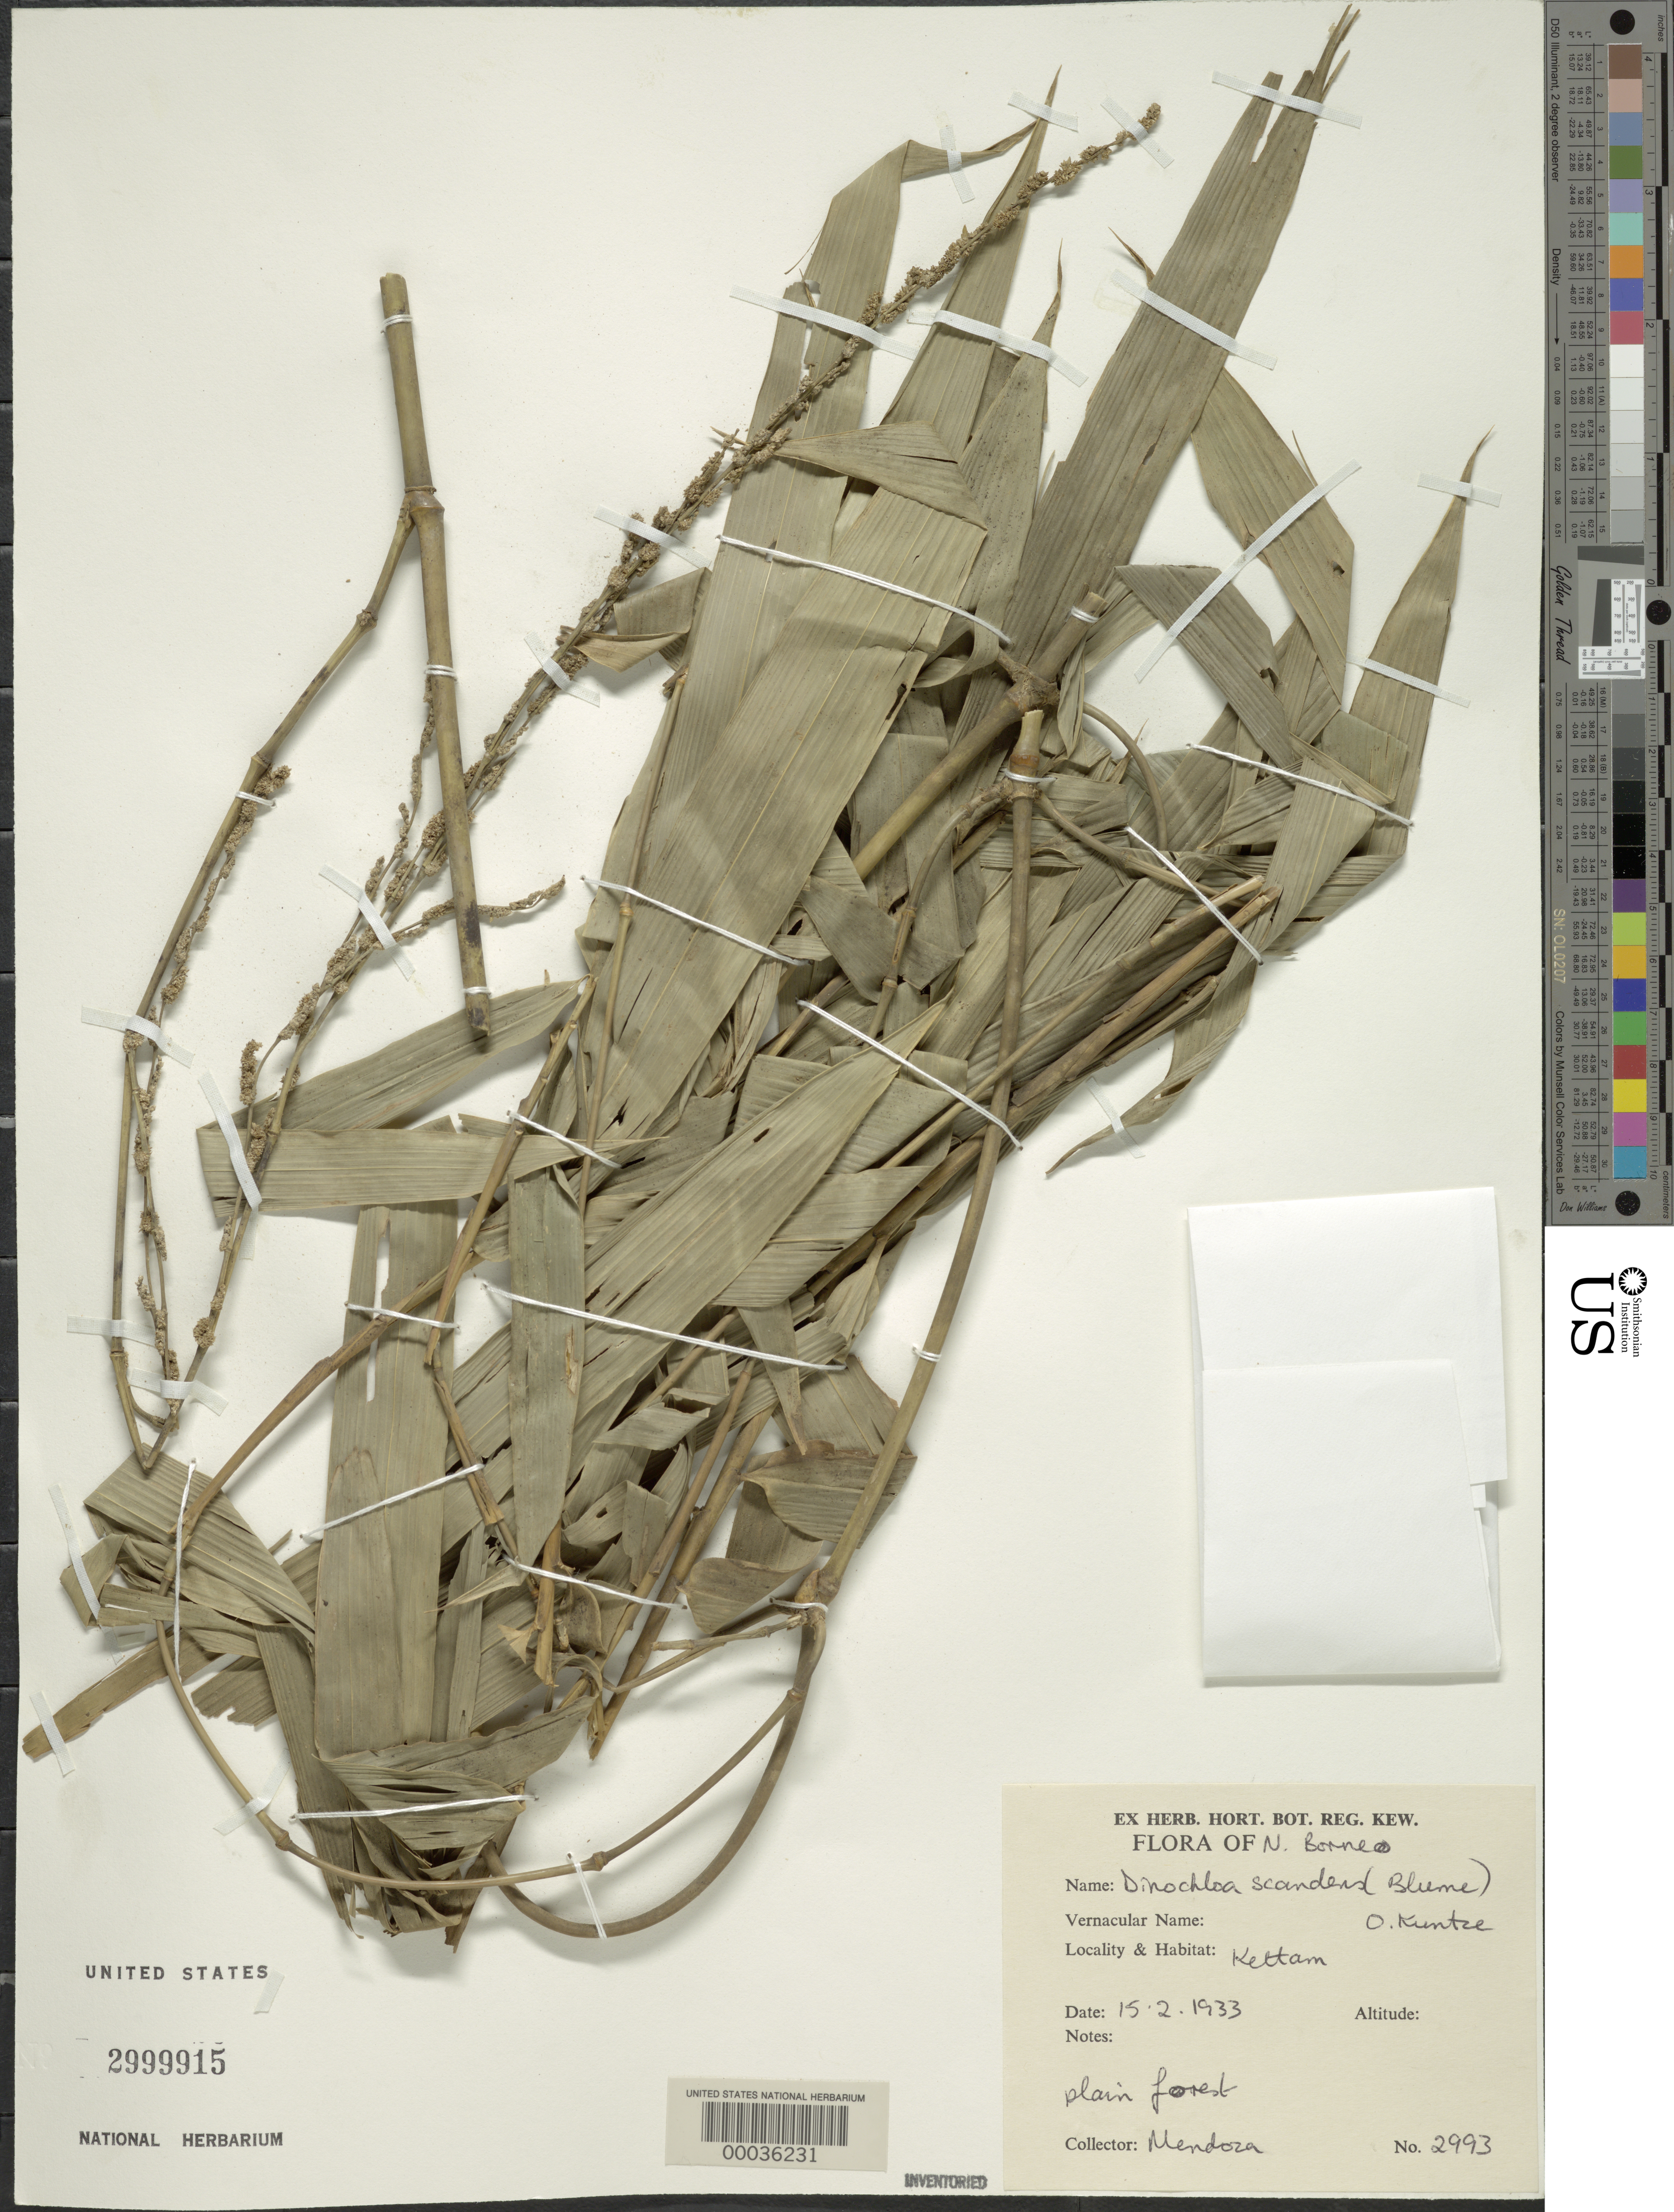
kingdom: Plantae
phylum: Tracheophyta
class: Liliopsida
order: Poales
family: Poaceae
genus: Dinochloa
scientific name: Dinochloa scandens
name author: (Blume ex Nees) Kuntze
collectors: -. Mendoza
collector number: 2993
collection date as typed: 15 Feb 1933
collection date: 1933-02-15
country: Malaysia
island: Borneo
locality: Kettam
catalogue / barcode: US 2999915